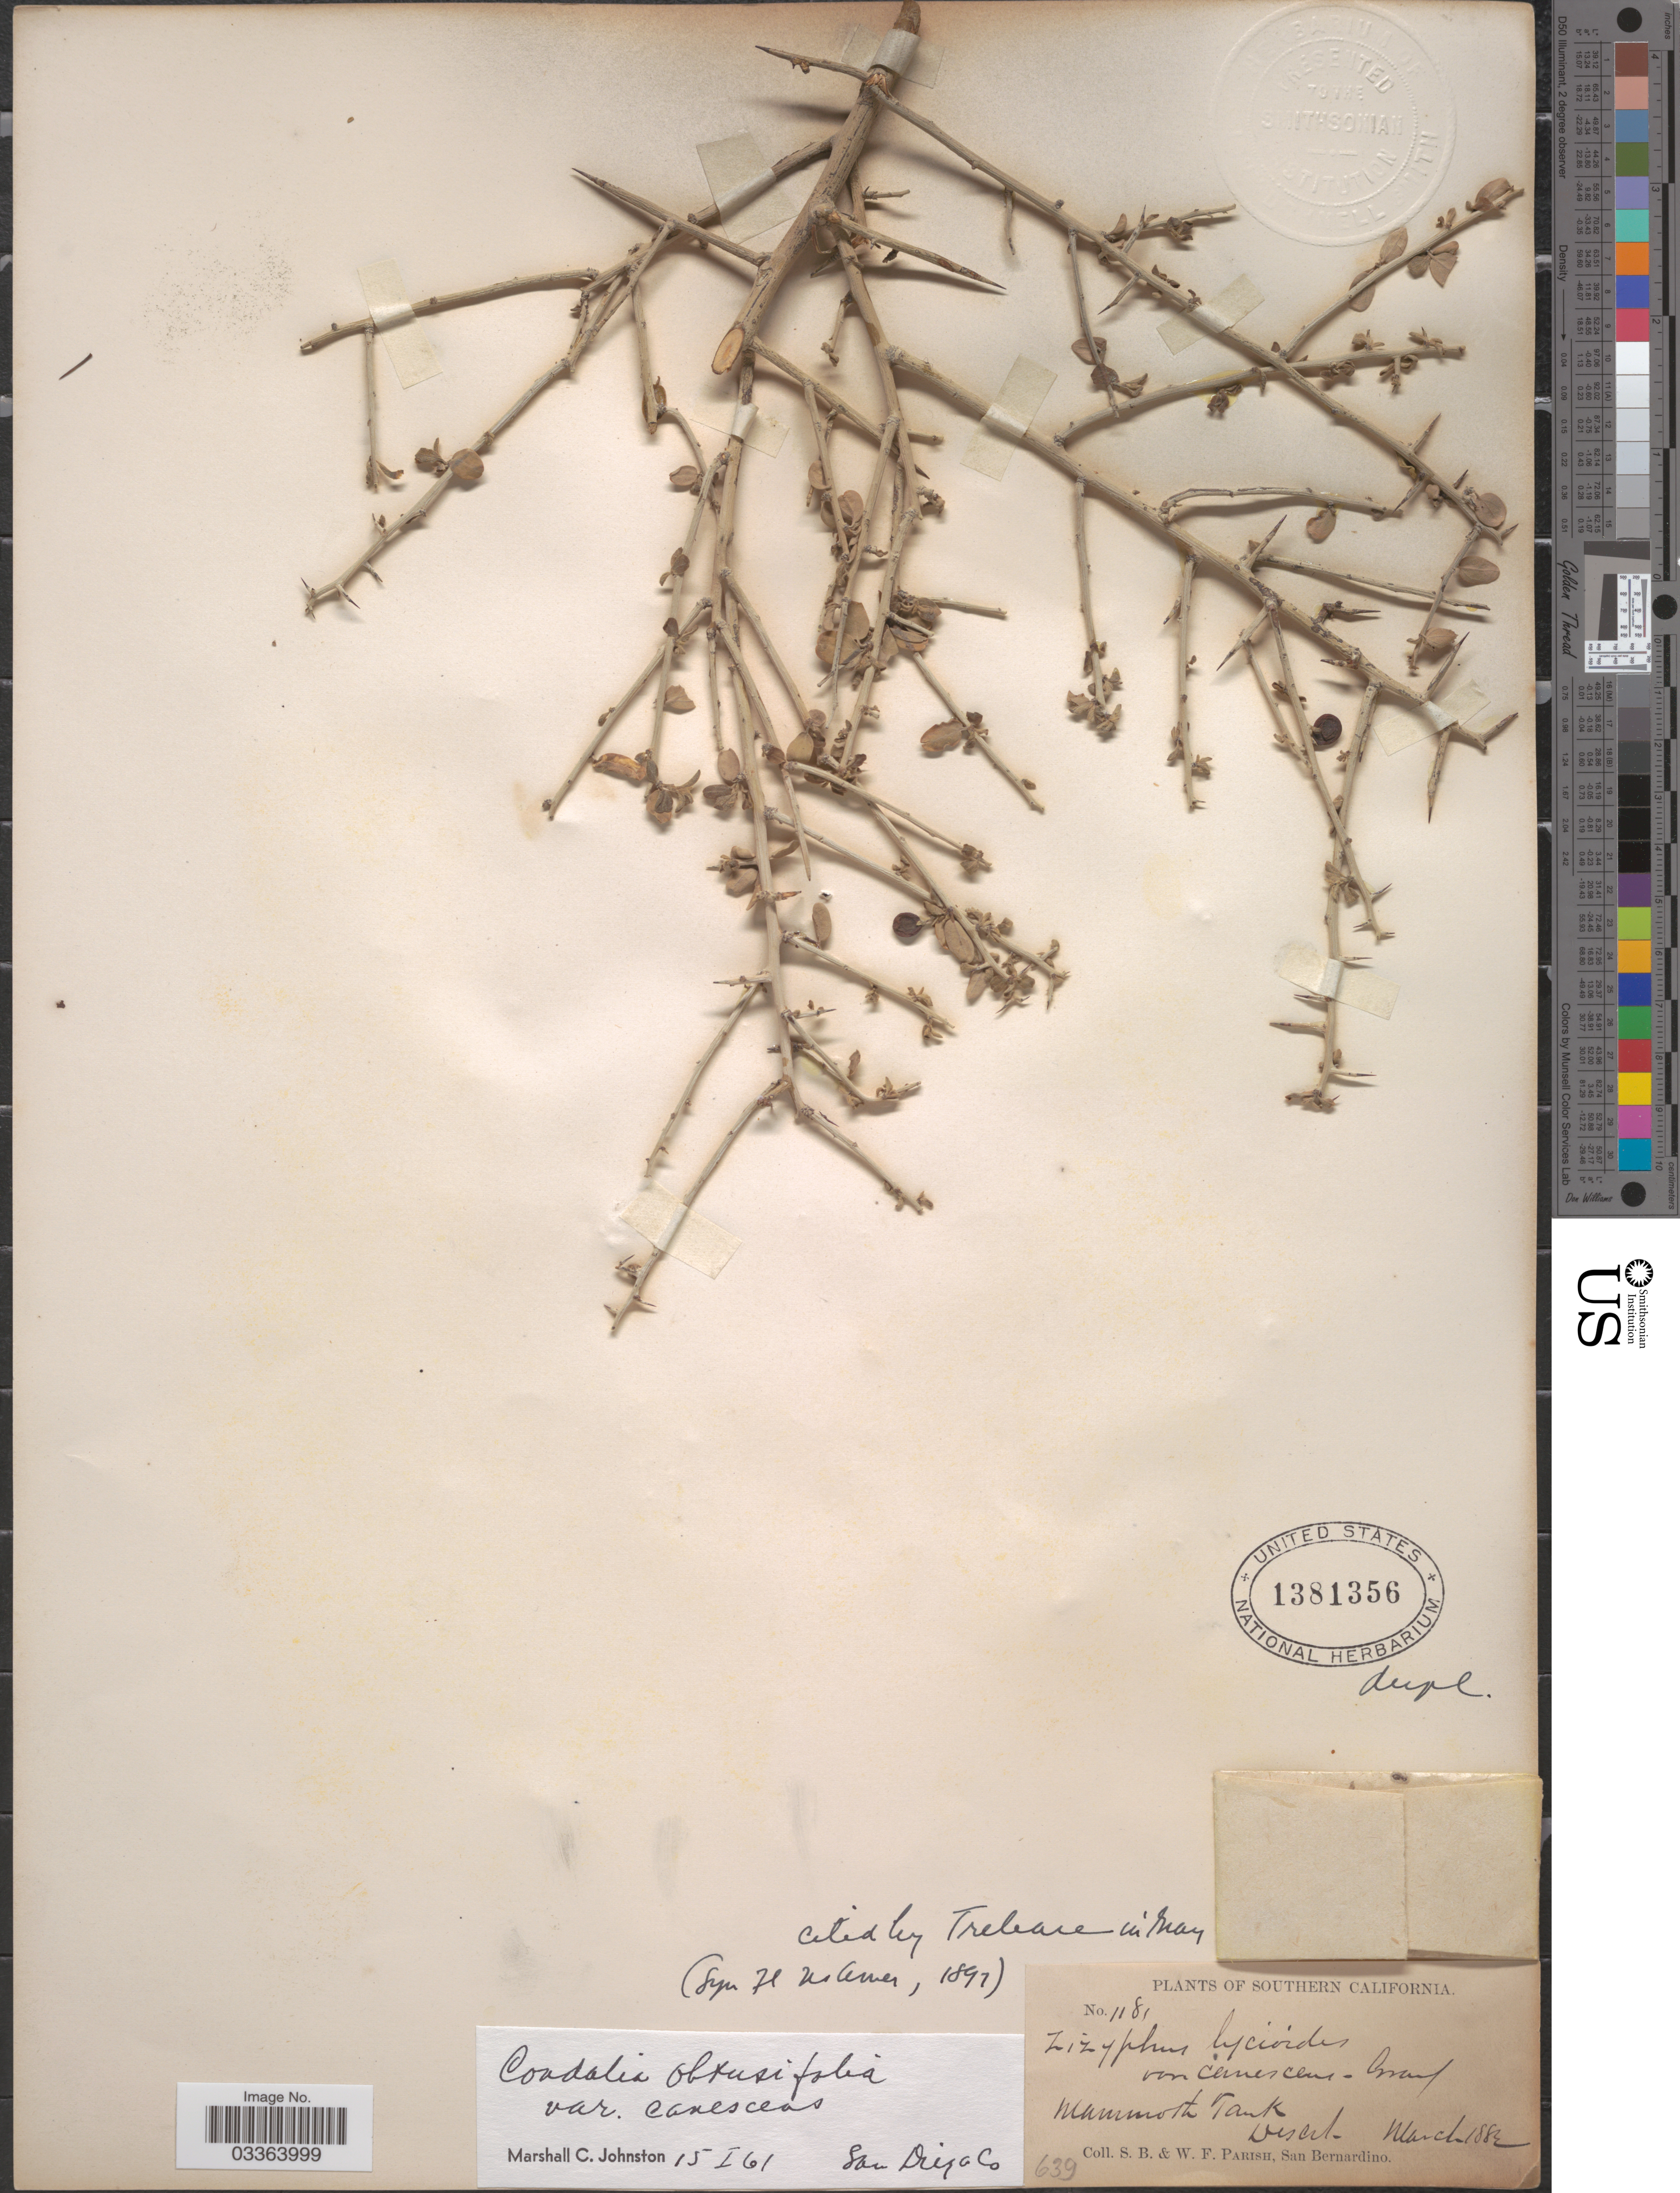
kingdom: Plantae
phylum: Tracheophyta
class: Magnoliopsida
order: Rosales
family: Rhamnaceae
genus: Sarcomphalus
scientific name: Sarcomphalus obtusifolius var. canescens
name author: (A. Gray) Hauenschild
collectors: S. B. Parish & W. F. Parish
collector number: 1181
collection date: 1884-03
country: United States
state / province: California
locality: Southern California. Mammoth Tank Desert.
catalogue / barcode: US 1381356